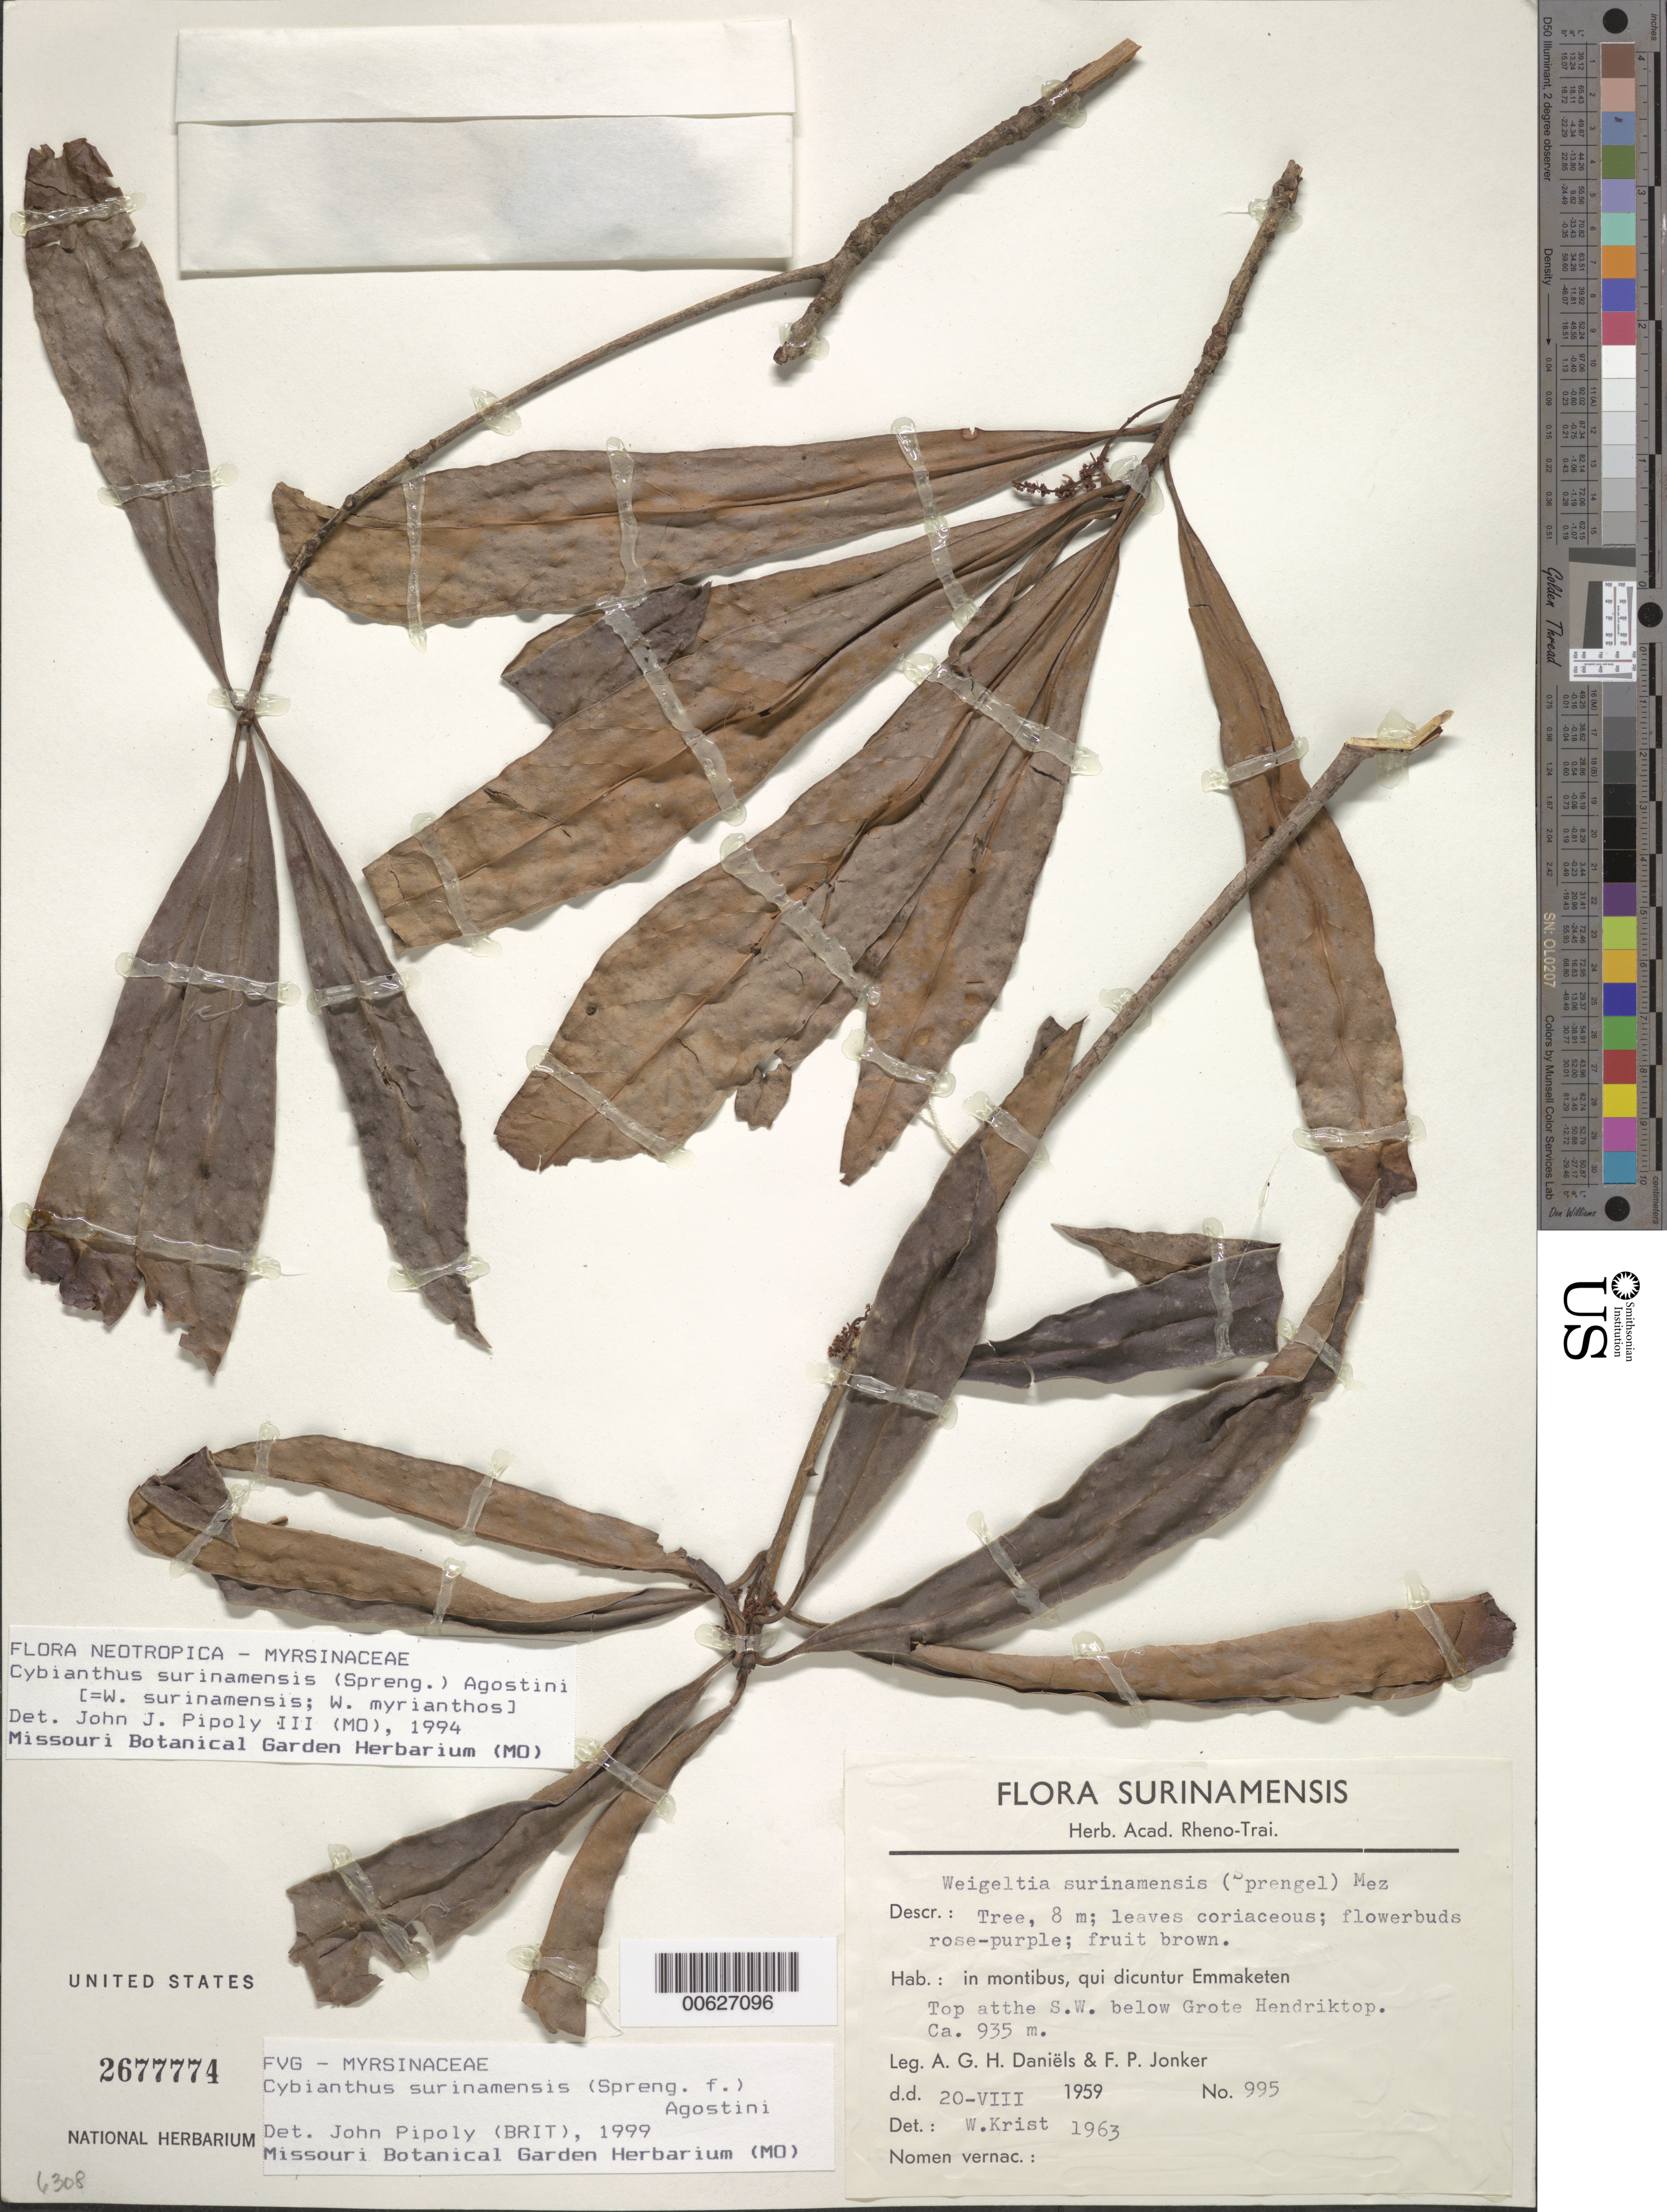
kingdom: Plantae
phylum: Tracheophyta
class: Magnoliopsida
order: Ericales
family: Primulaceae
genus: Cybianthus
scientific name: Cybianthus surinamensis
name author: (Spreng.) G. Agostini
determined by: Pipoly, J. J., III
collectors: A. Daniëls & F. P. Jonker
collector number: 995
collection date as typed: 20-Aug-59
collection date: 1959-08-20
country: Suriname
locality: Emmaketen, SW top, below Grote Hendriktop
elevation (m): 935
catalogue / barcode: US 2677774